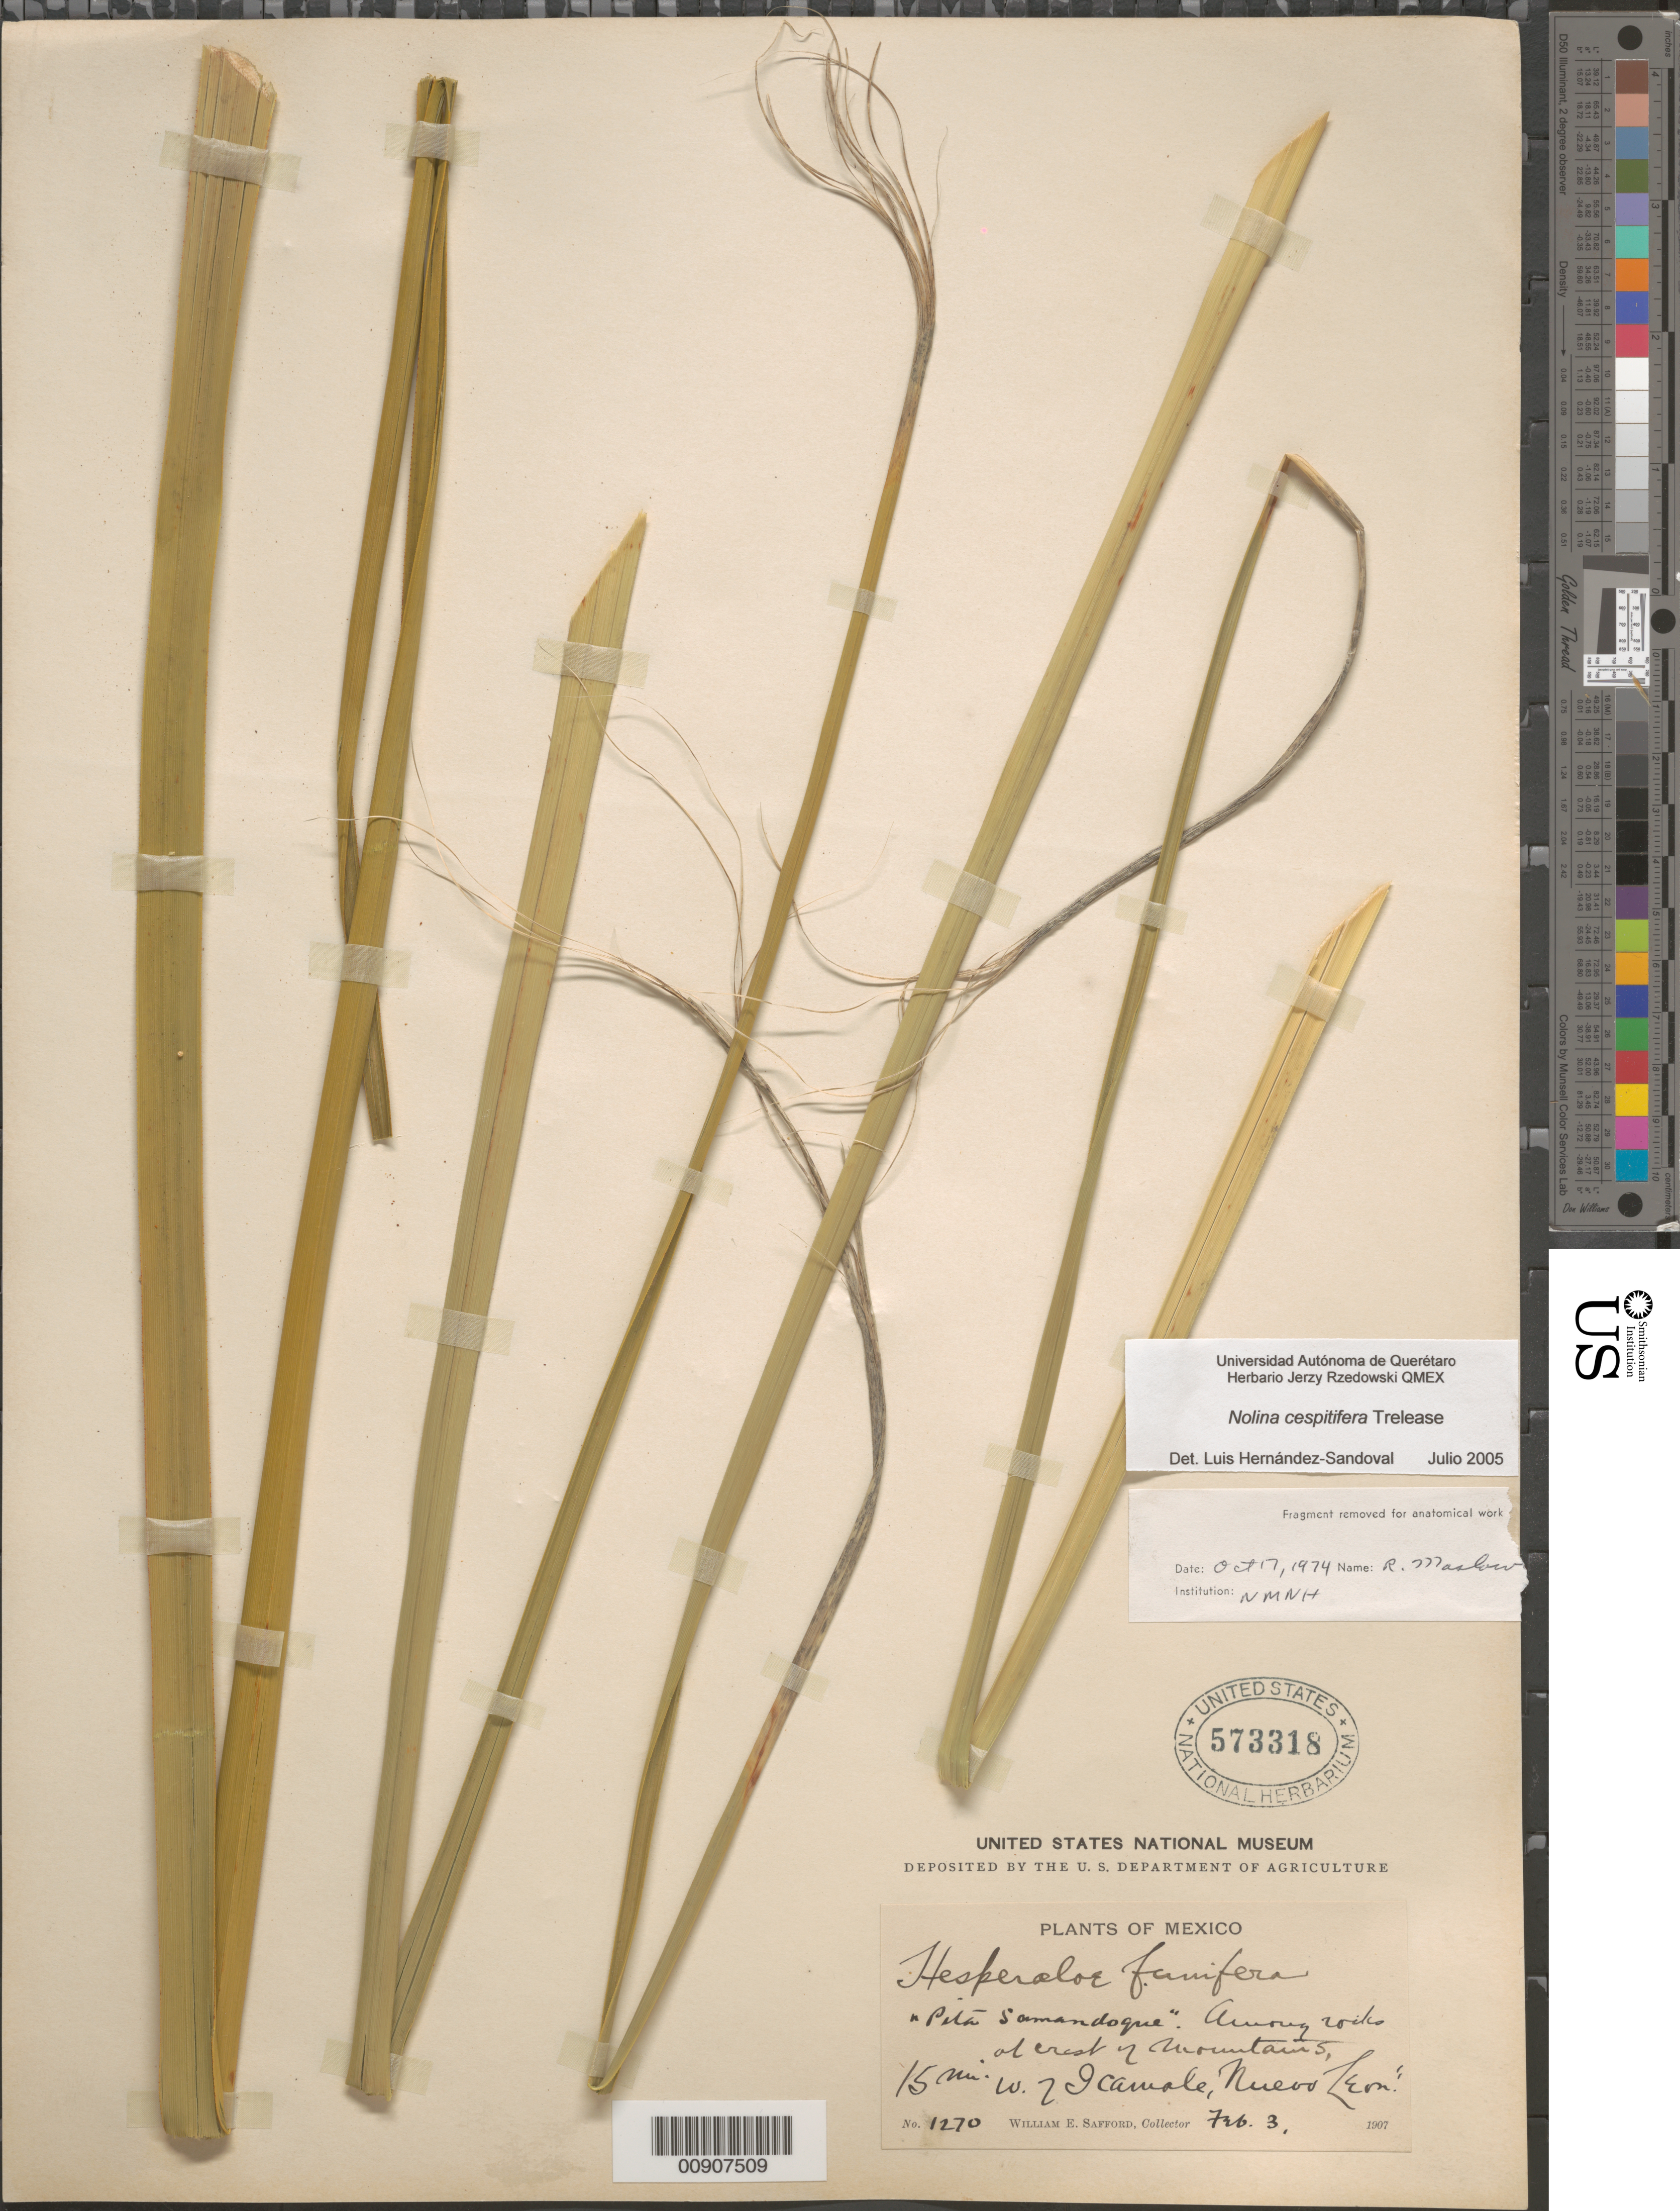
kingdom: Plantae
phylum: Tracheophyta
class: Liliopsida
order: Asparagales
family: Asparagaceae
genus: Nolina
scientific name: Nolina cespitifera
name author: Trel.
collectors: W. E. Safford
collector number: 1270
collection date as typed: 03 Feb 1907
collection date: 1907-02-03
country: Mexico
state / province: Nuevo León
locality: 15 mi. W of Icamole, Nuevo León.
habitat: Among rocks at crest of mountains.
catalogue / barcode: US 573318